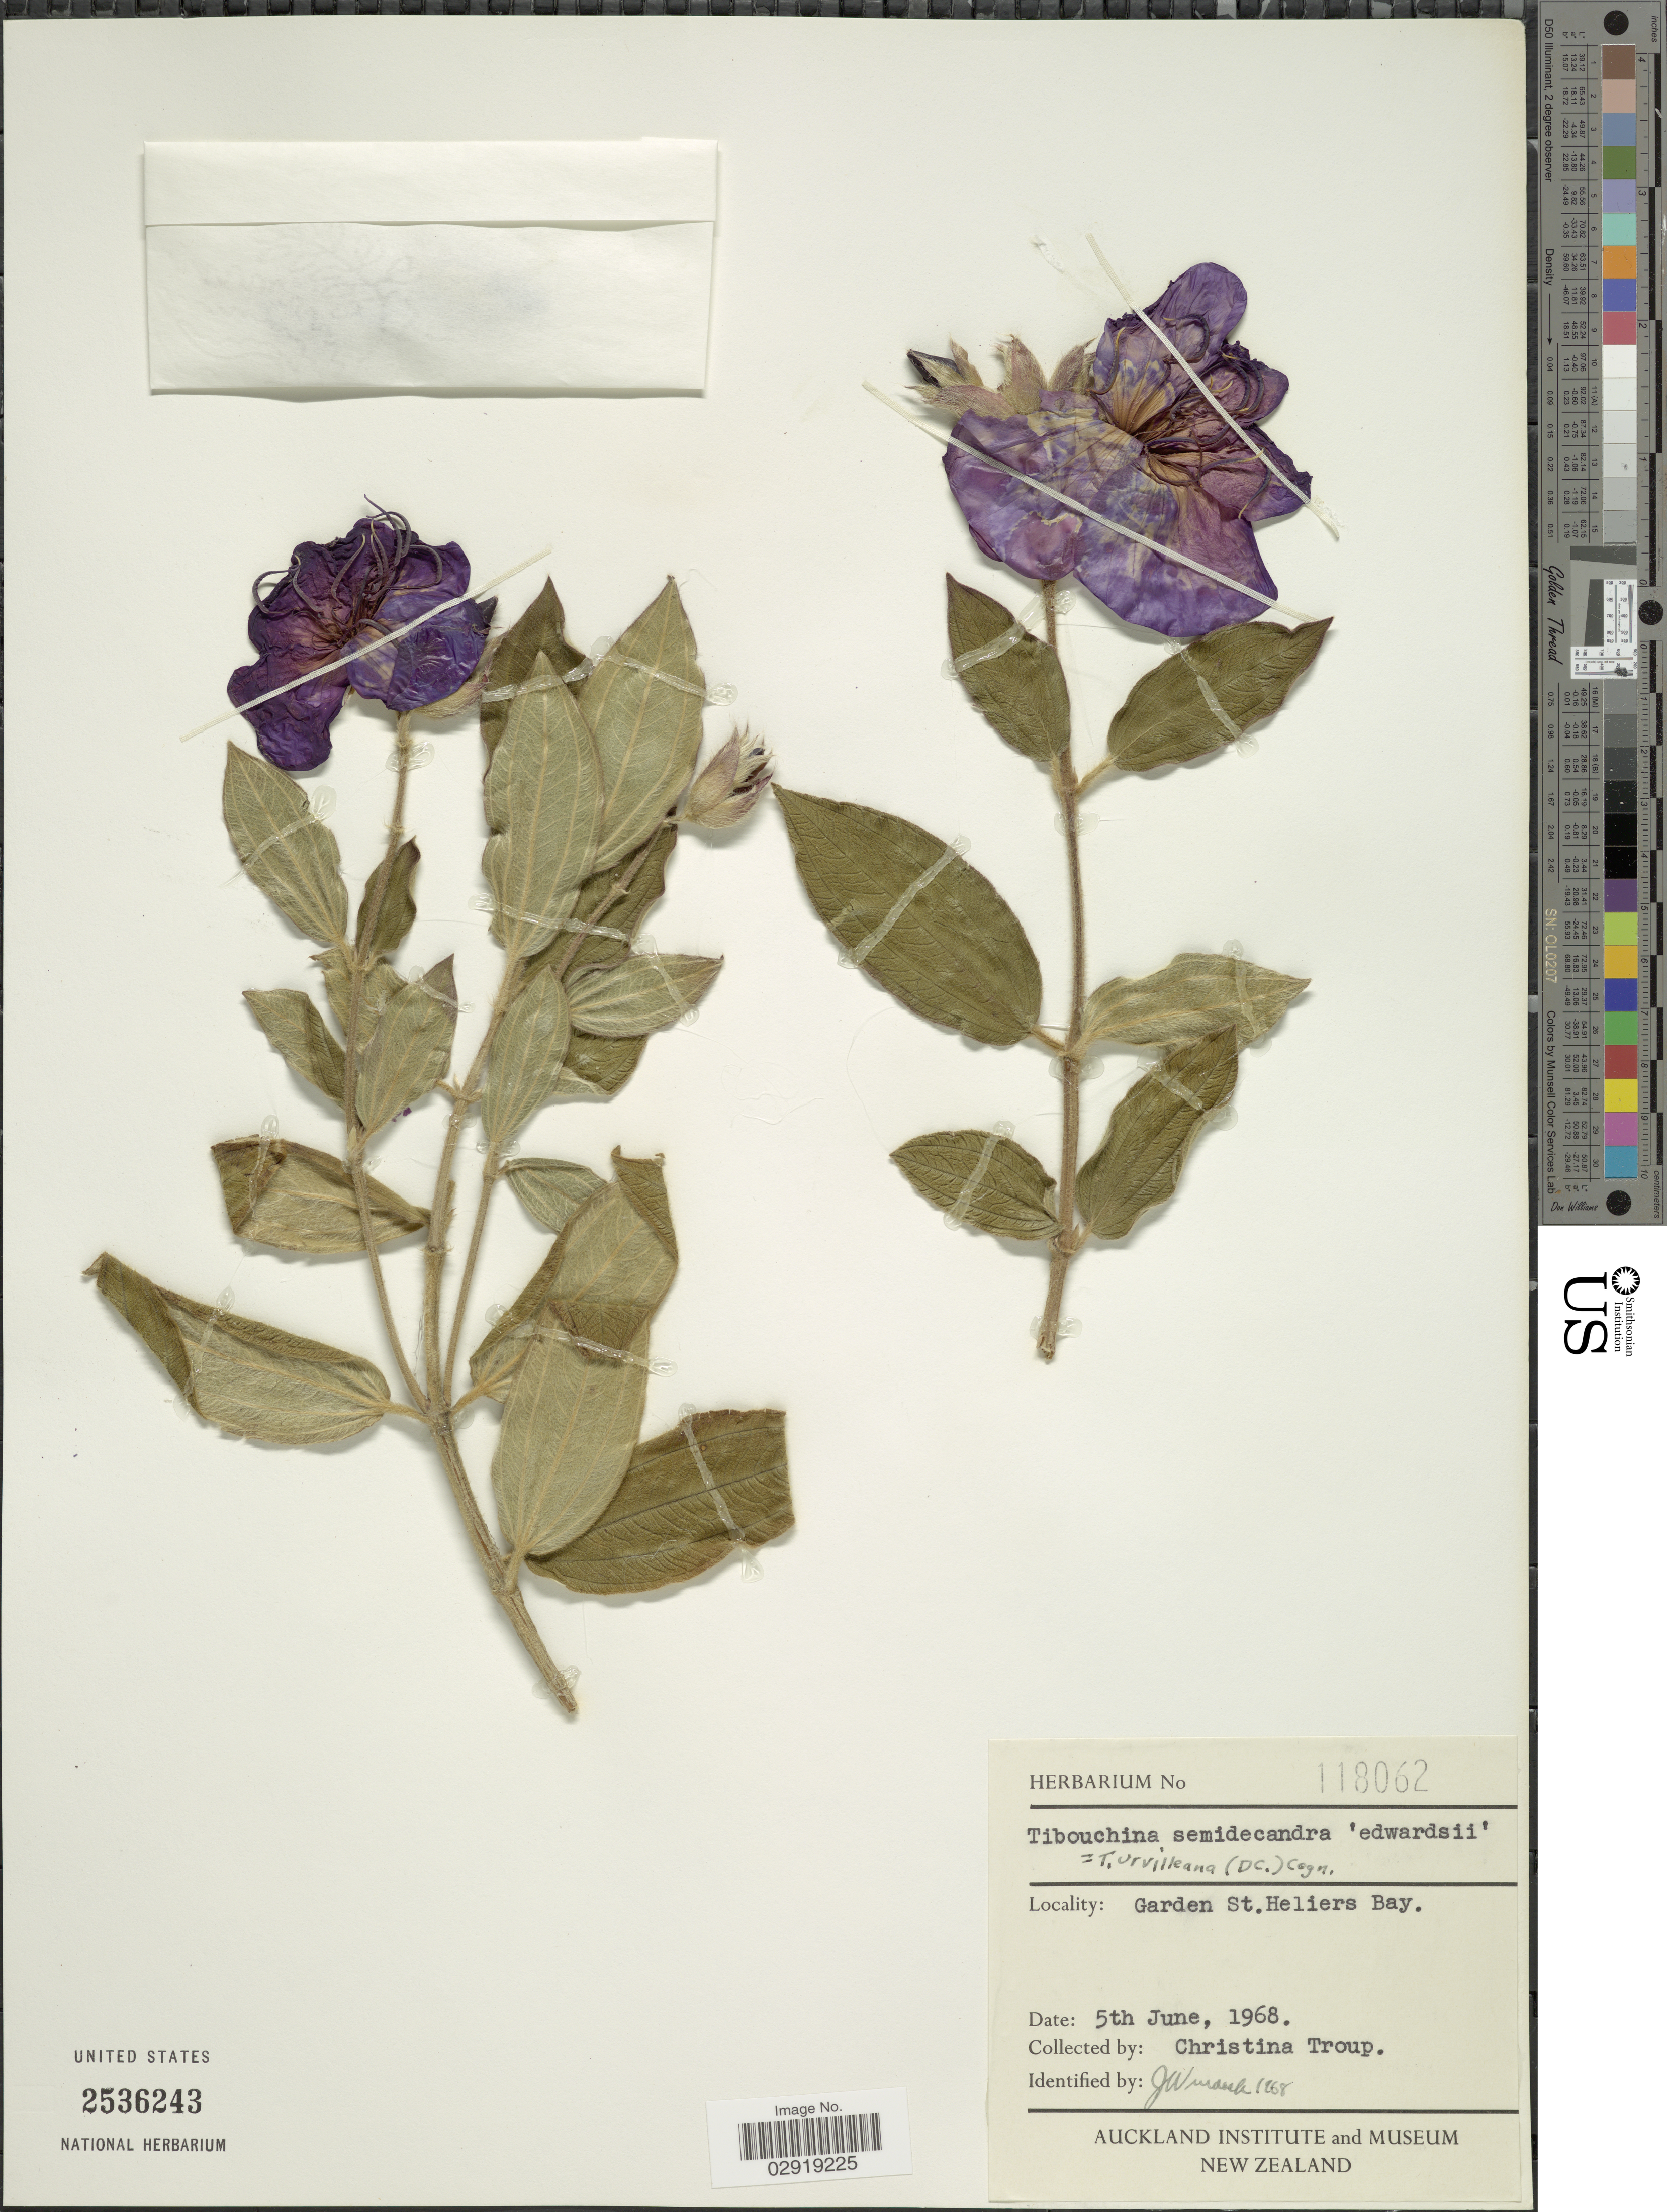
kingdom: Plantae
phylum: Tracheophyta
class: Magnoliopsida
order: Myrtales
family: Melastomataceae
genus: Pleroma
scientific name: Pleroma urvilleanum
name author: (DC.) P.J.F. Guim. & Michelang.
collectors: C. Troup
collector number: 118062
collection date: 1968-06-05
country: New Zealand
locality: Garden St. Heliers Bay.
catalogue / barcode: US 2536243